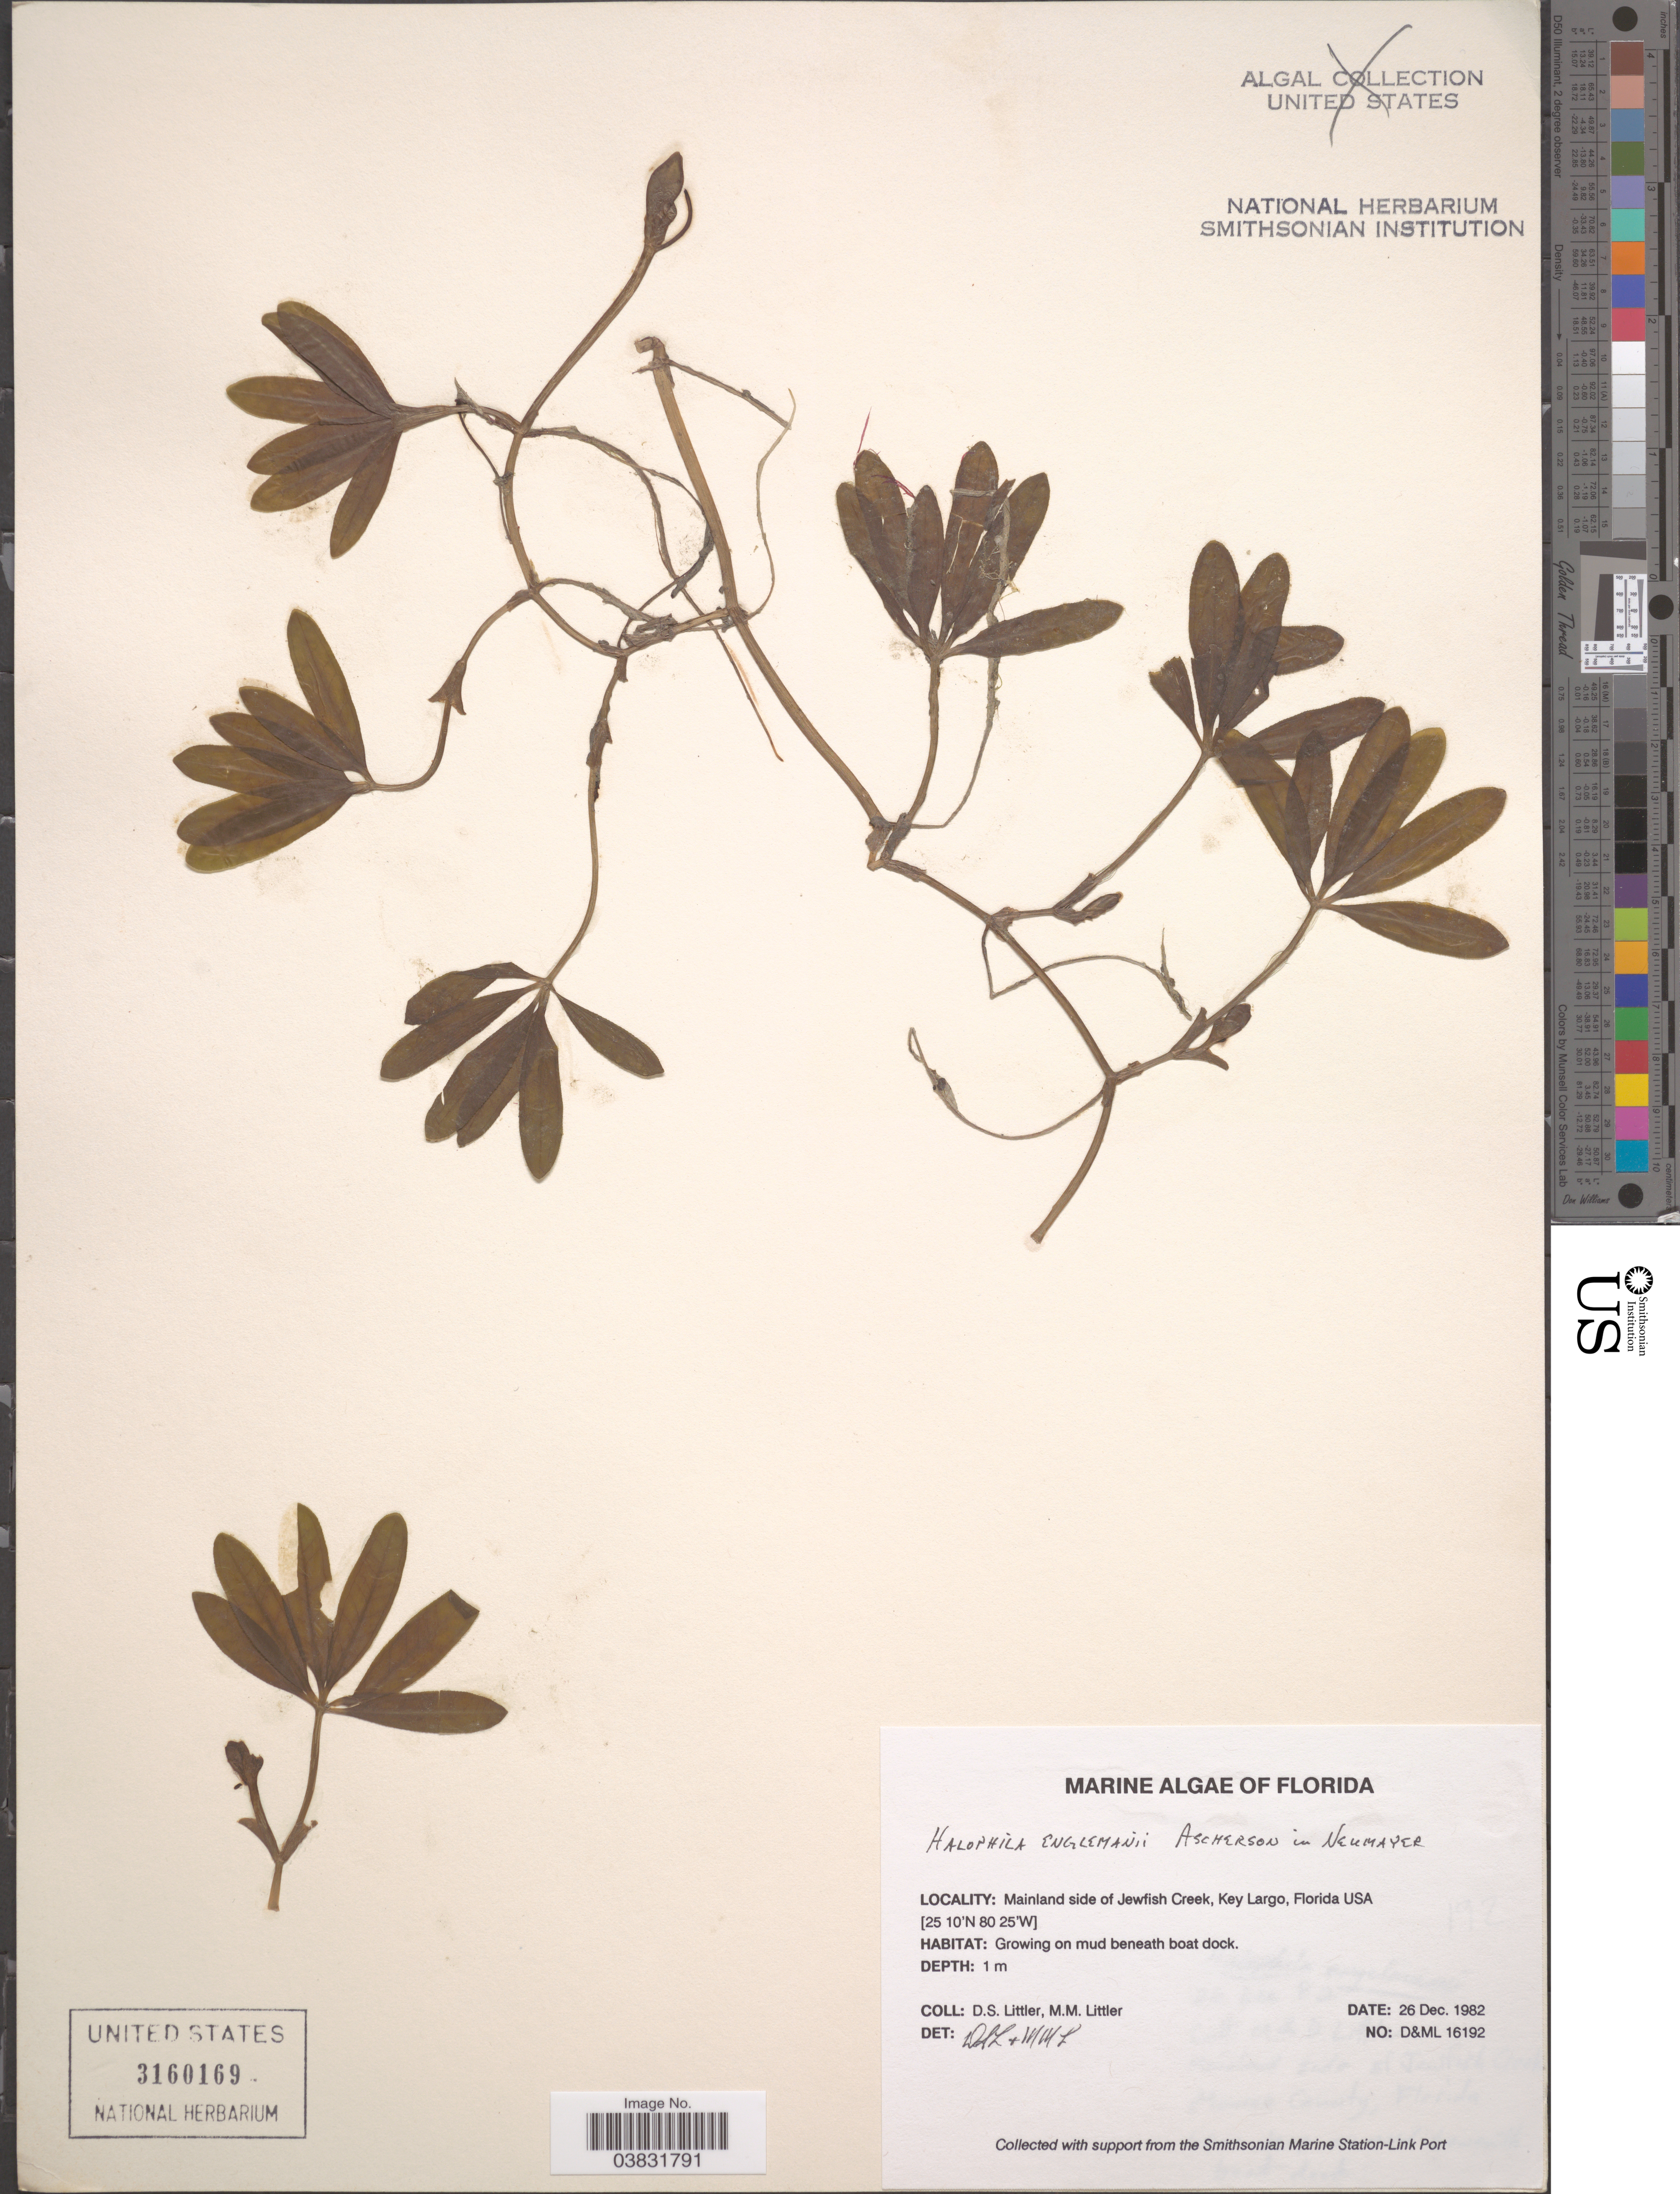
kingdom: Plantae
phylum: Tracheophyta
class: Liliopsida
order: Alismatales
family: Hydrocharitaceae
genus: Halophila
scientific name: Halophila engelmannii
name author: Asch.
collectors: D. S. Littler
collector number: D&ML 16192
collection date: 1982-12-26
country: United States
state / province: Florida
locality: Mainland side of Jewfish Creek, Key Largo, Florida USA.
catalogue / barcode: US 3160169